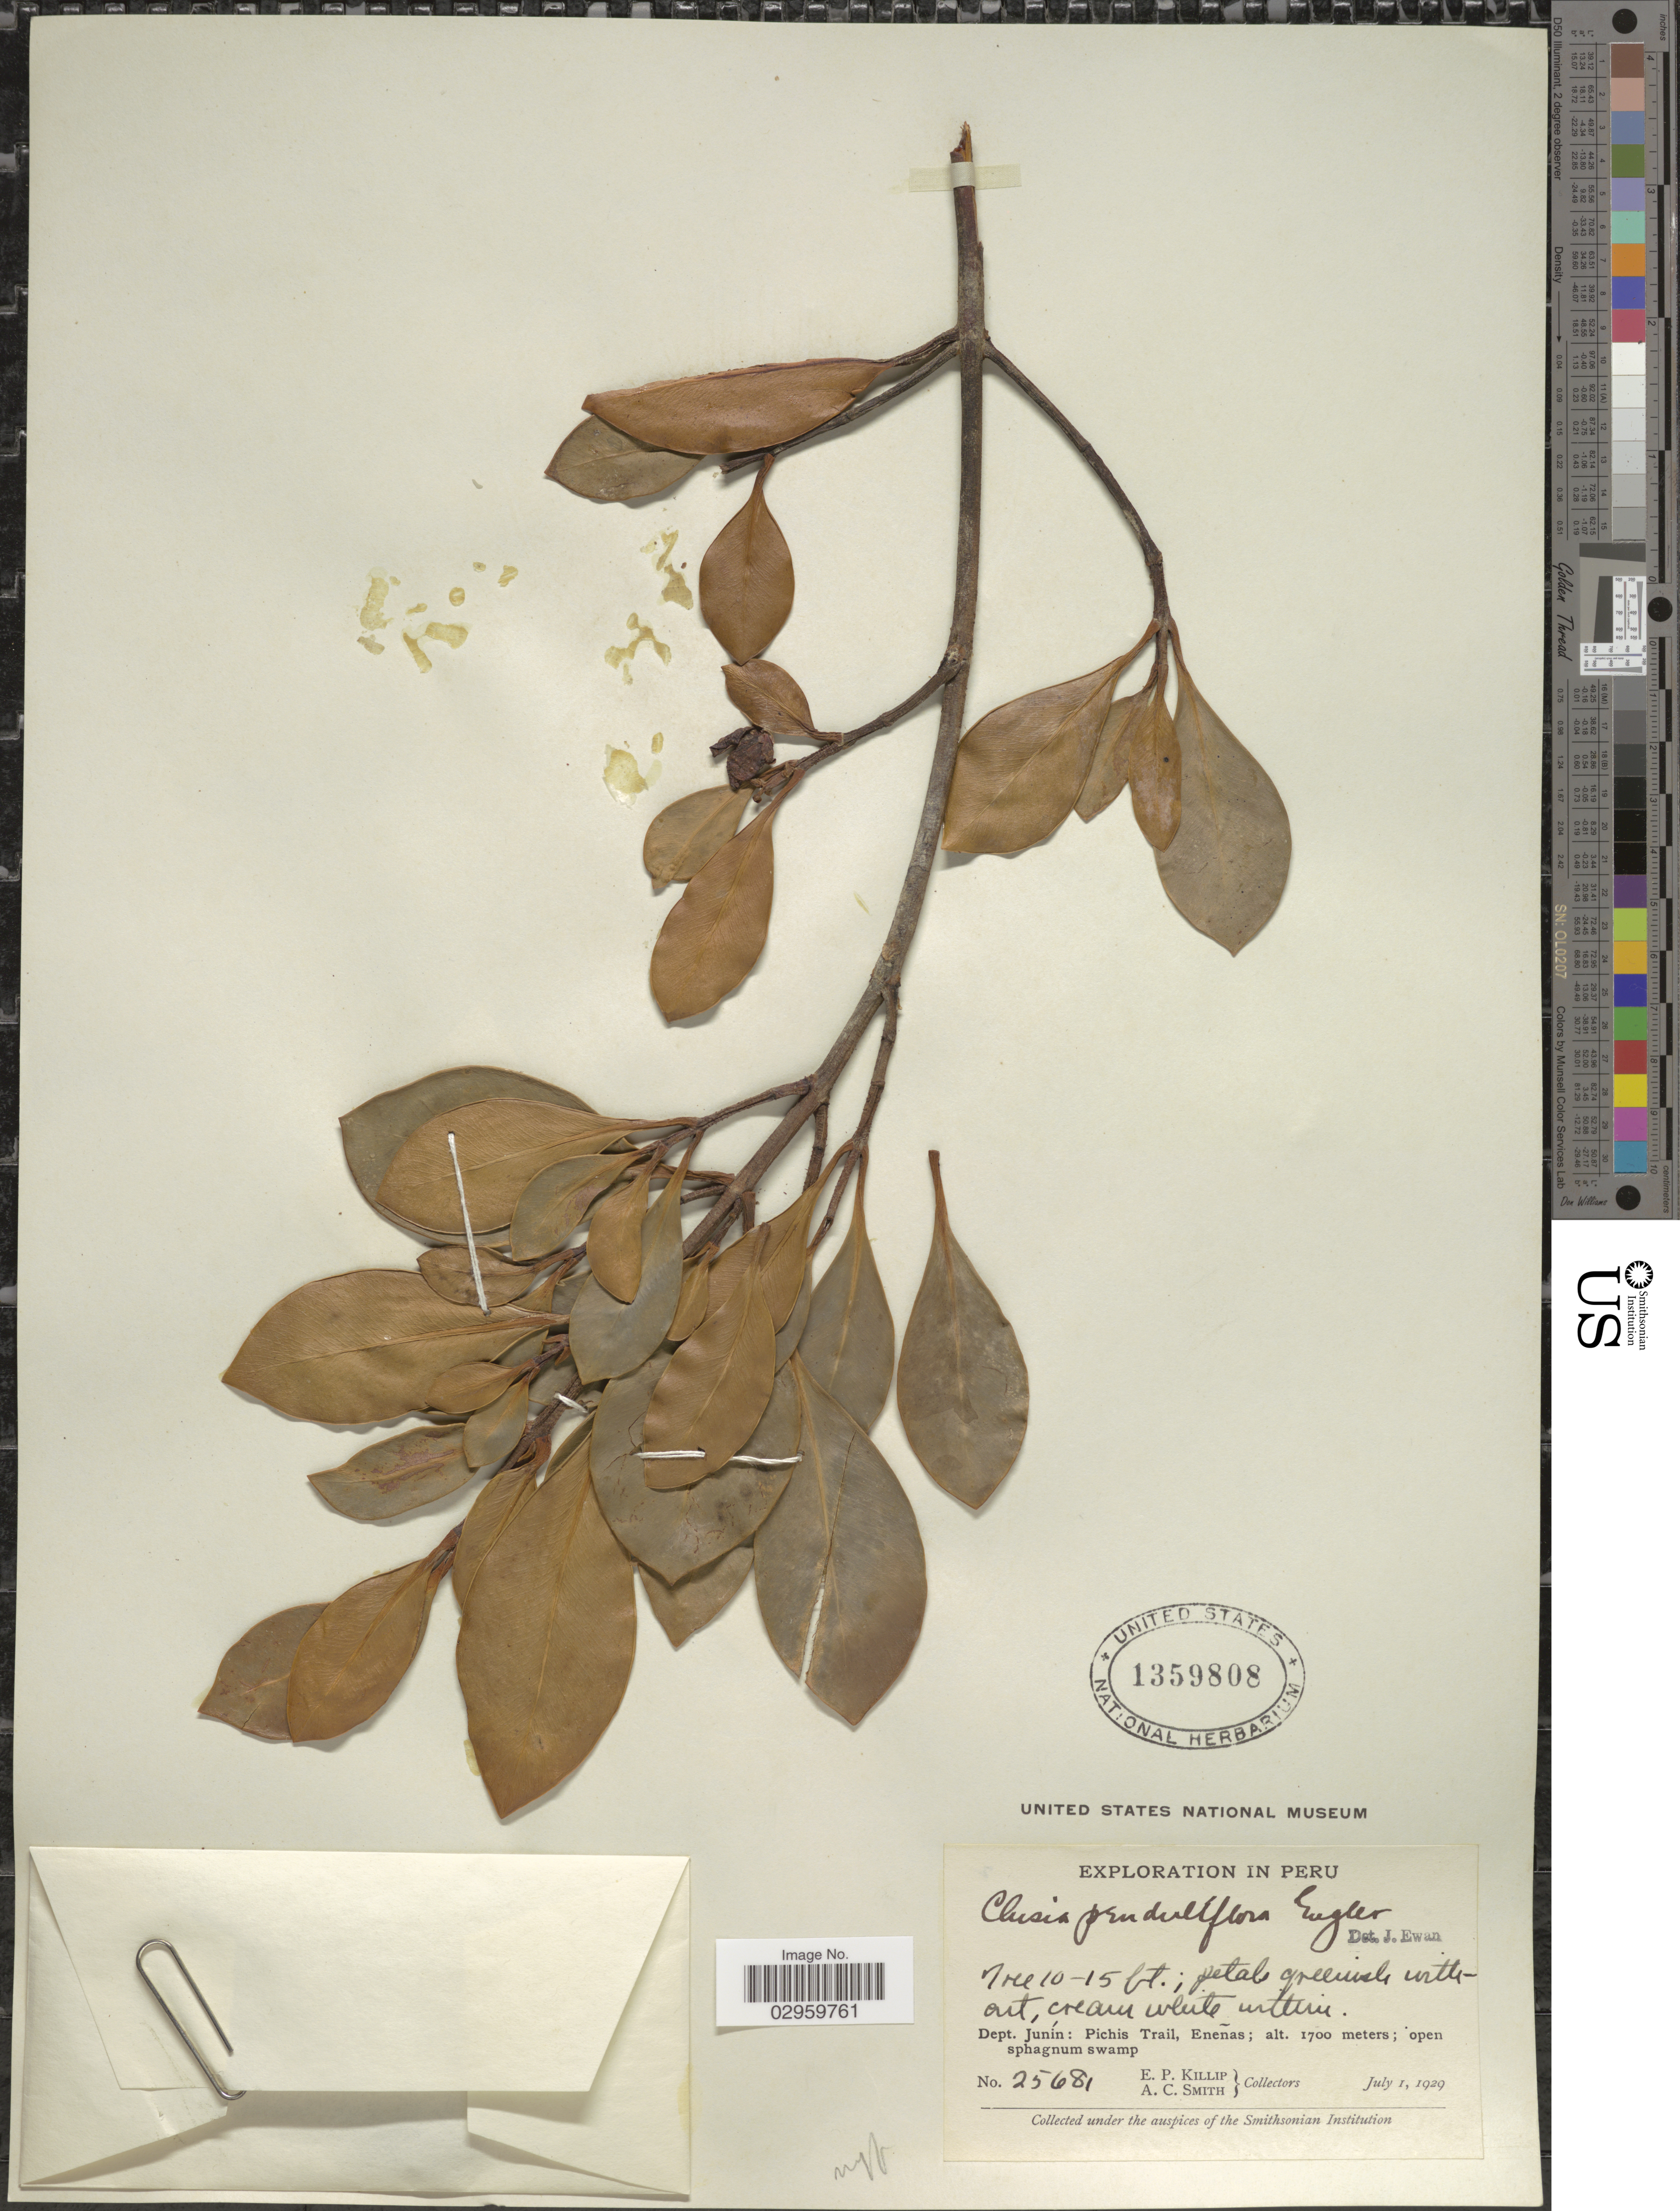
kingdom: Plantae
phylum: Tracheophyta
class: Magnoliopsida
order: Malpighiales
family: Clusiaceae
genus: Clusia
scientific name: Clusia penduliflora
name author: Engl.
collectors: E. P. Killip & A. C. Smith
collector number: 25681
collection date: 1929-07-01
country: Peru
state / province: Junín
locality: Dept. Junín: Pichis Trail, Eneñas.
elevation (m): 1700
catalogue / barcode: US 1359808